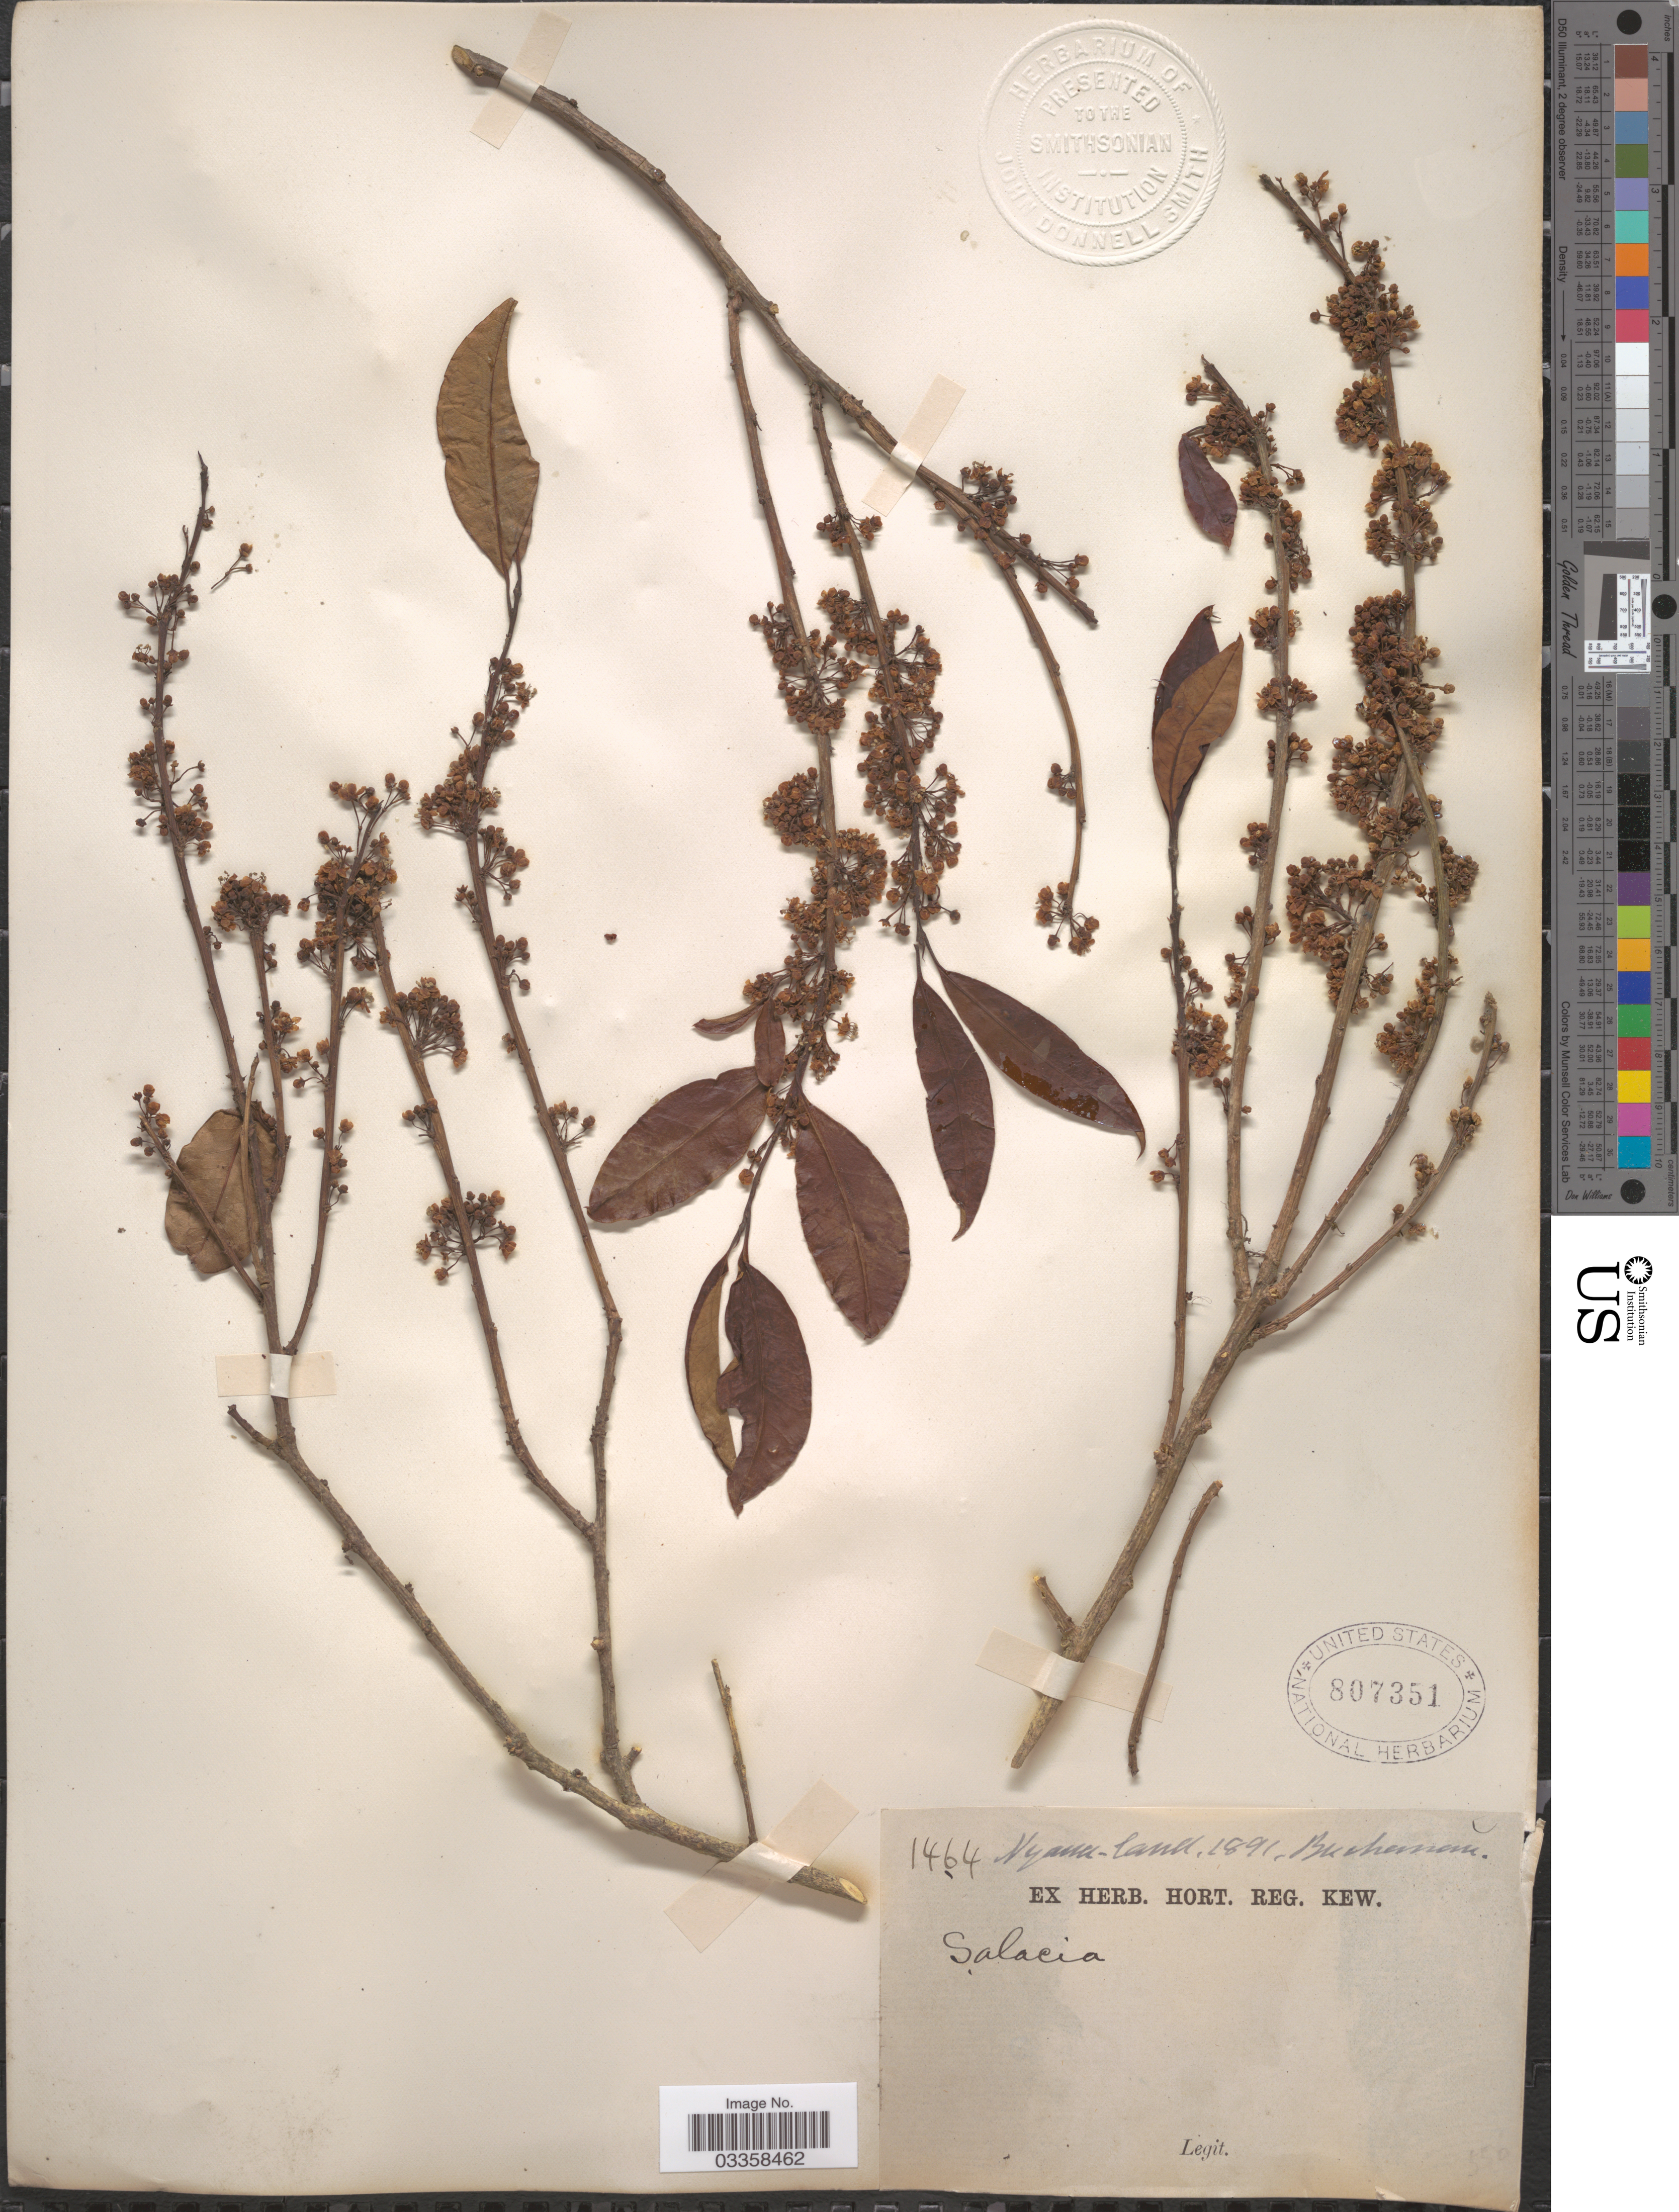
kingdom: Plantae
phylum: Tracheophyta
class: Magnoliopsida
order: Celastrales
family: Celastraceae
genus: Salacia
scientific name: Salacia sp.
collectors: -. Buchanan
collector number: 1464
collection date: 1891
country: Malawi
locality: Nyassa-land.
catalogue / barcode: US 807351